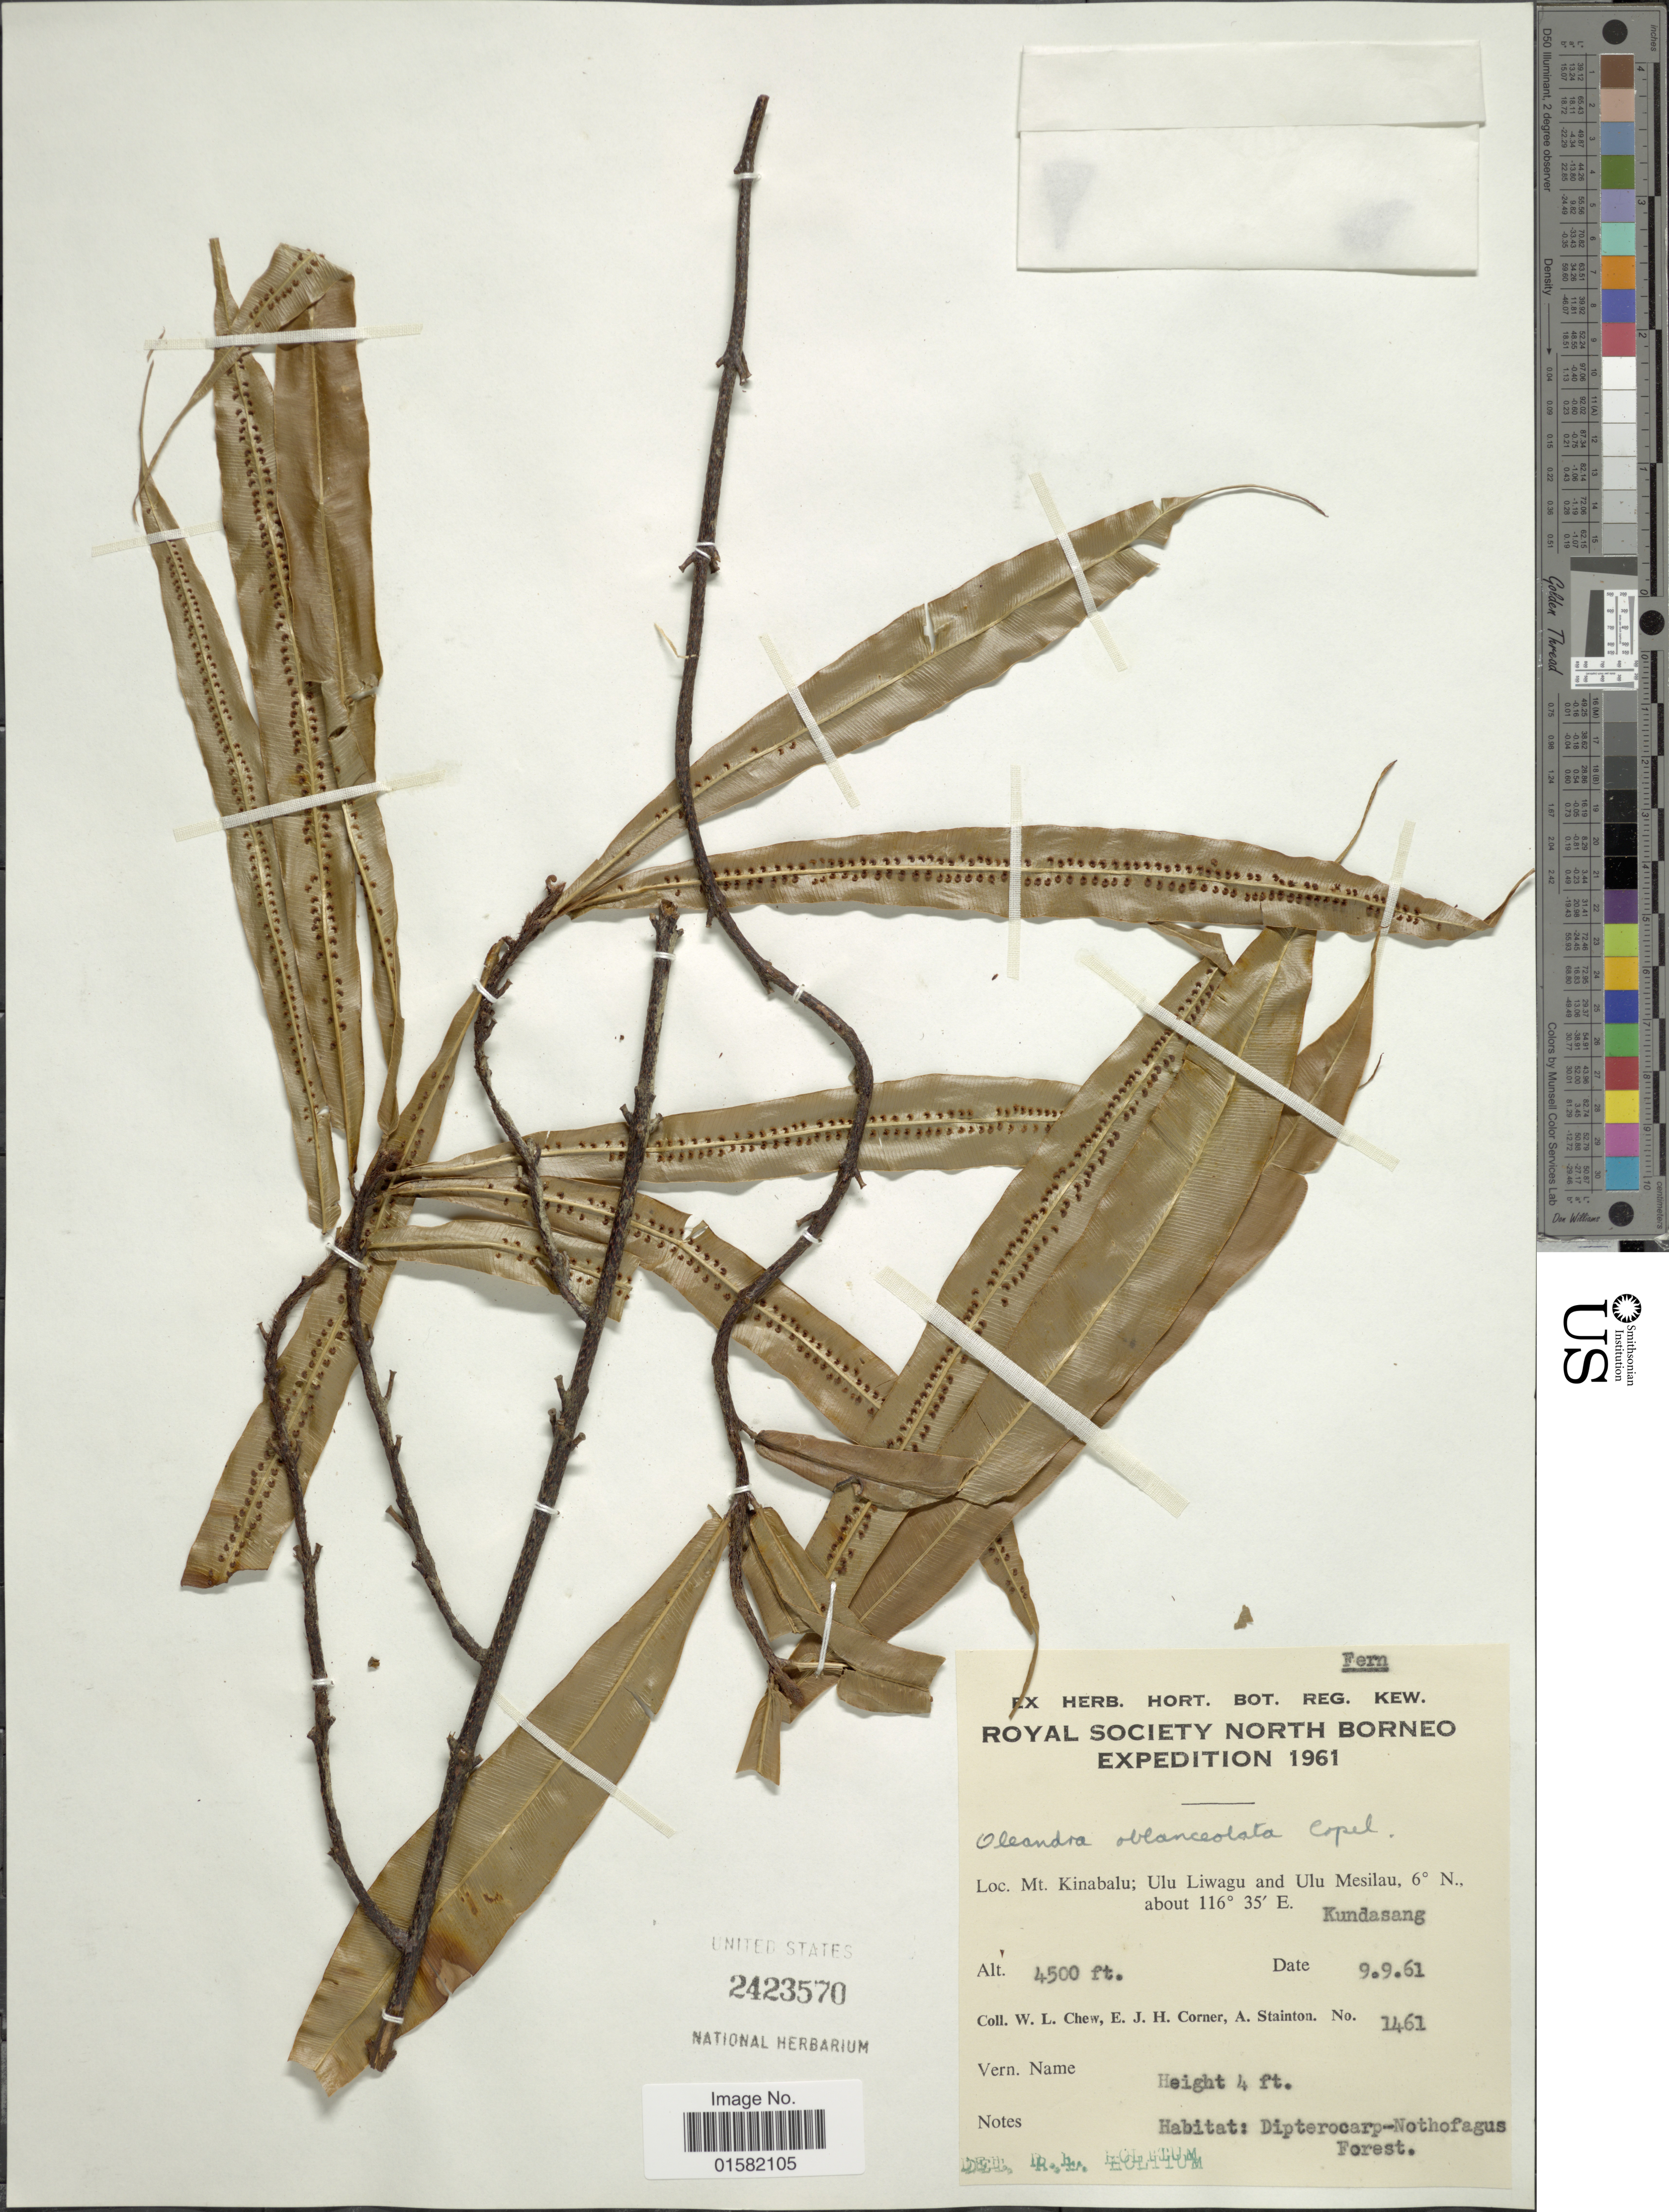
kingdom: Plantae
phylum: Tracheophyta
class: Polypodiopsida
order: Polypodiales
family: Oleandraceae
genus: Oleandra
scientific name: Oleandra oblanceolata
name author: Copel.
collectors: W. Chew, E. Corner & A. Stainton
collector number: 1461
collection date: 1961-09-09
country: Malaysia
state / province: Sabah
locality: North Borneo, Mt. Kinabalu, Ulu Liwagu and Ulu Mesilau, Kundasang.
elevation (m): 1372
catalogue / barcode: US 2423570